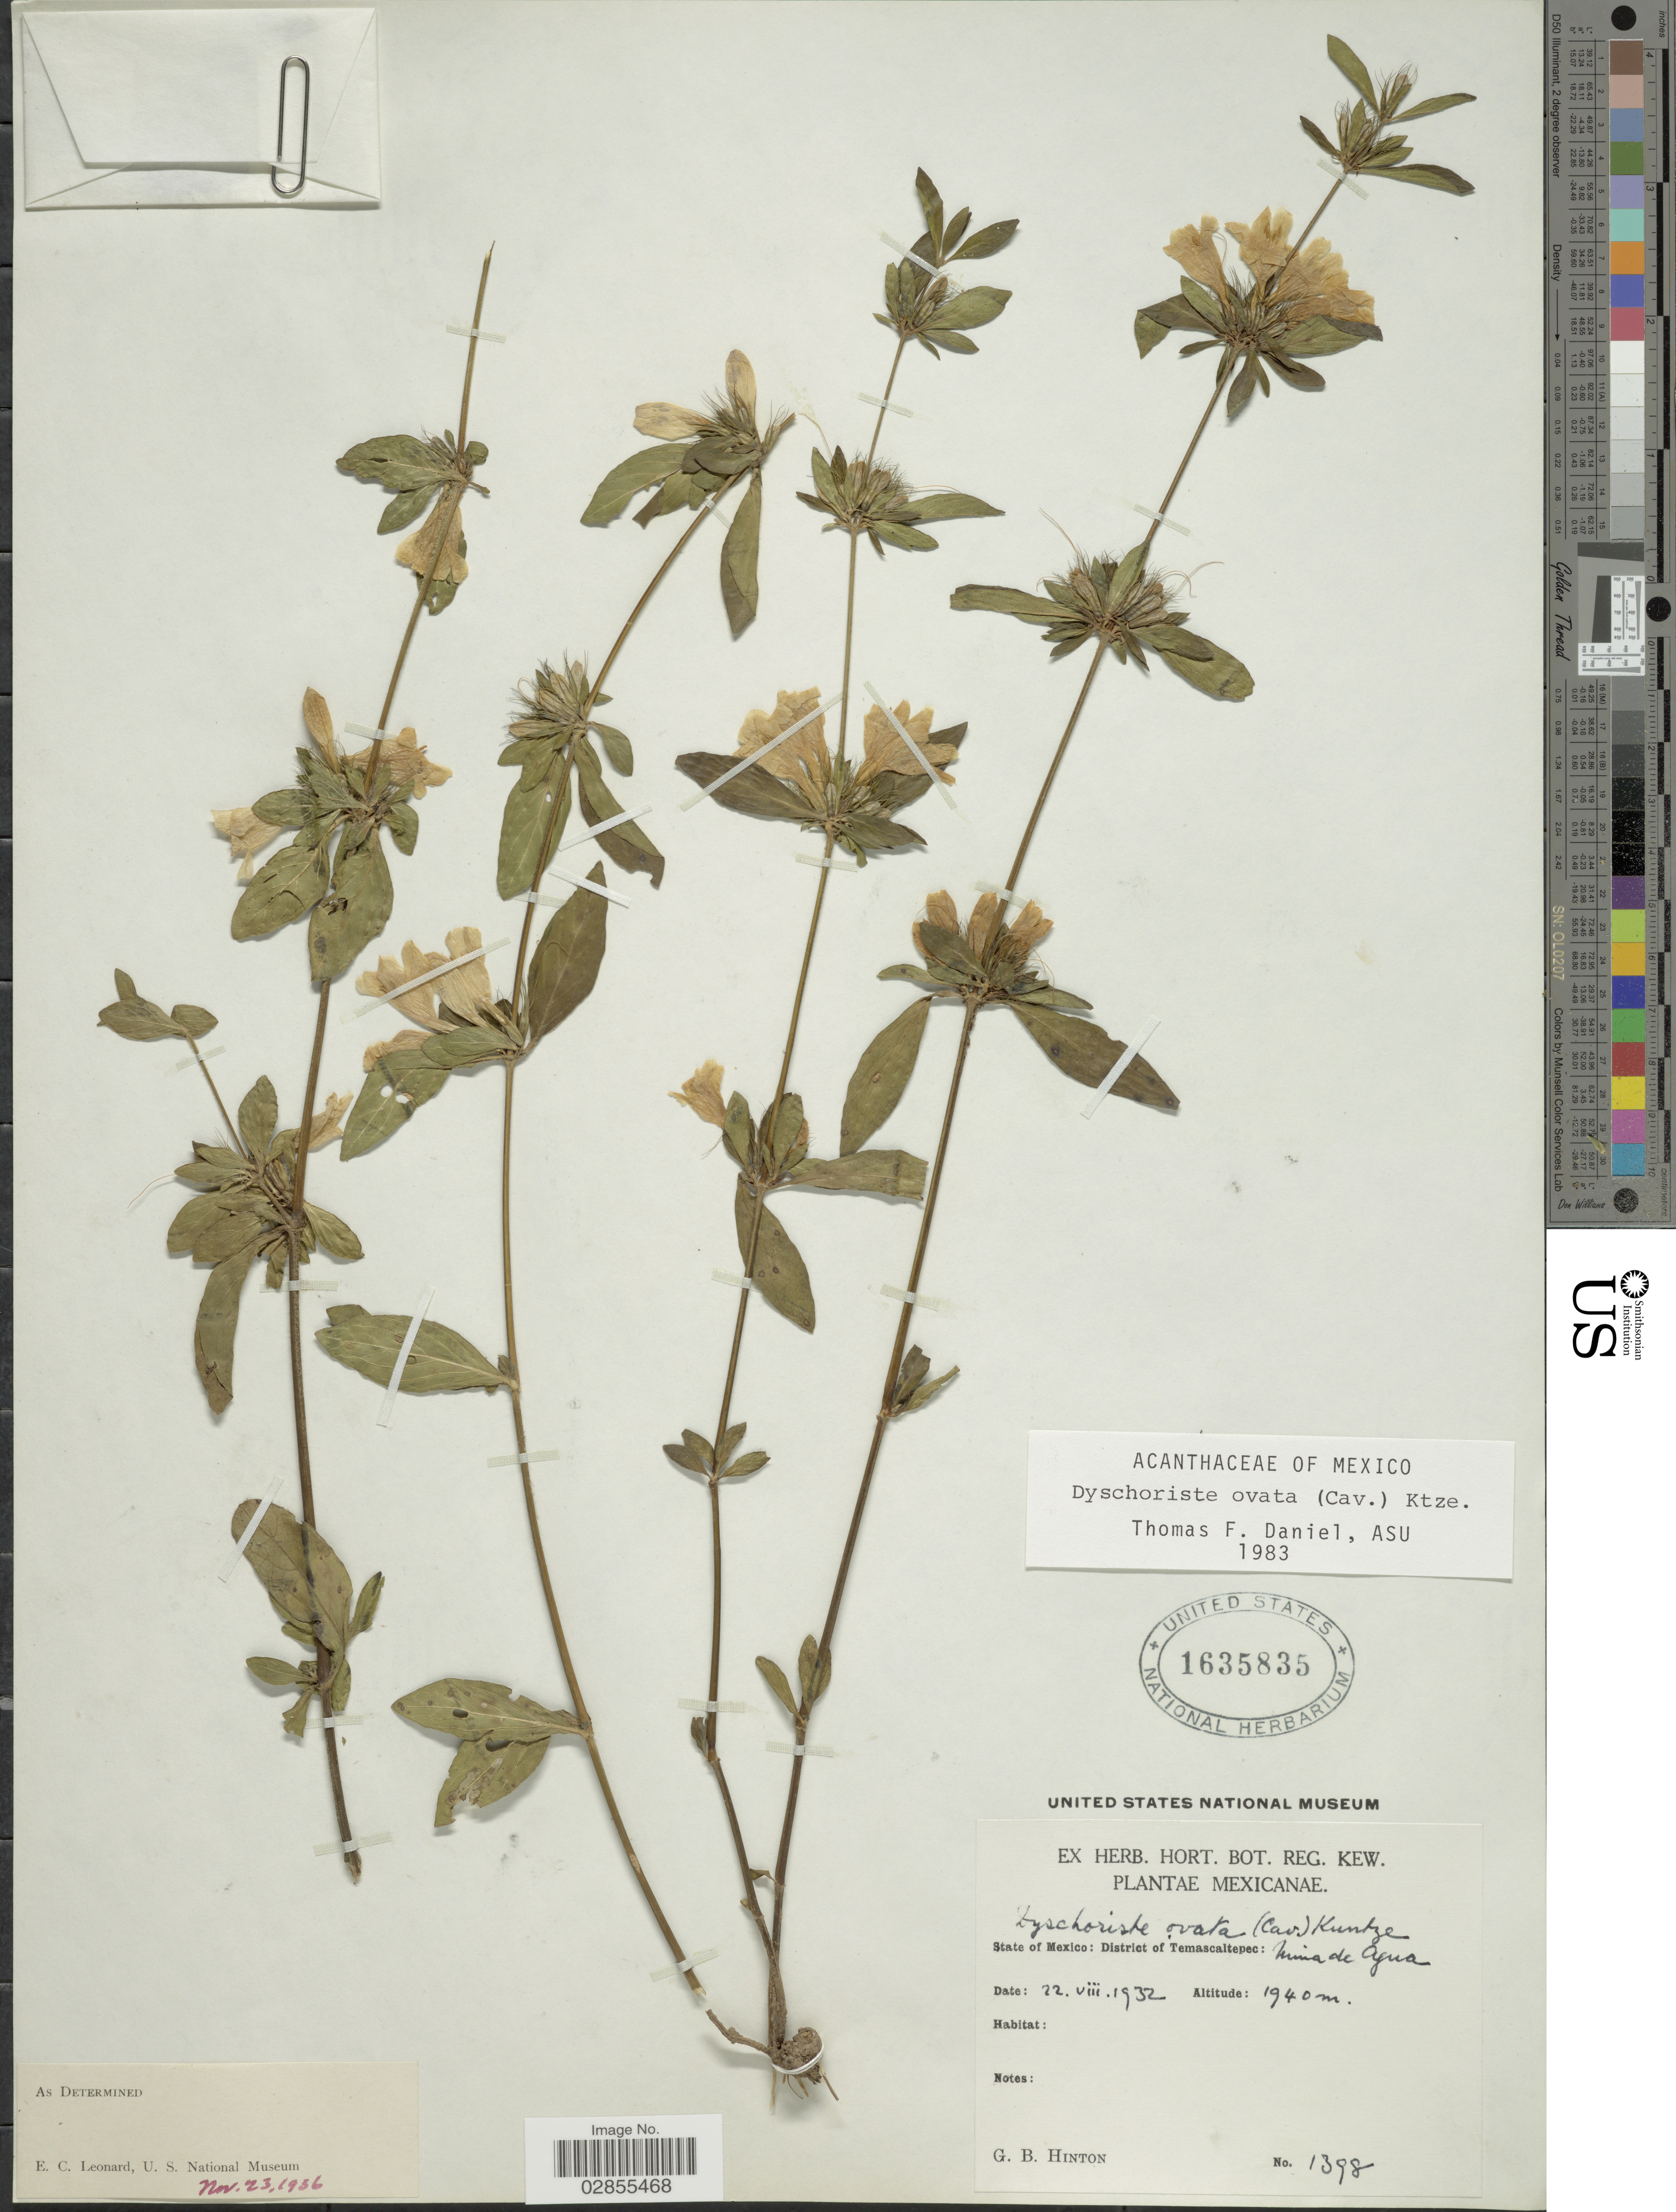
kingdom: Plantae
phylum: Tracheophyta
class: Magnoliopsida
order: Lamiales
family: Acanthaceae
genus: Dyschoriste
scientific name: Dyschoriste ovata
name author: (Cav.) Kuntze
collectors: G. B. Hinton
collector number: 1398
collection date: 1932-08-22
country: Mexico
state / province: México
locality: District of Temascaltepec, Mina de Agua.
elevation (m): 1940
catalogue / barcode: US 1635835